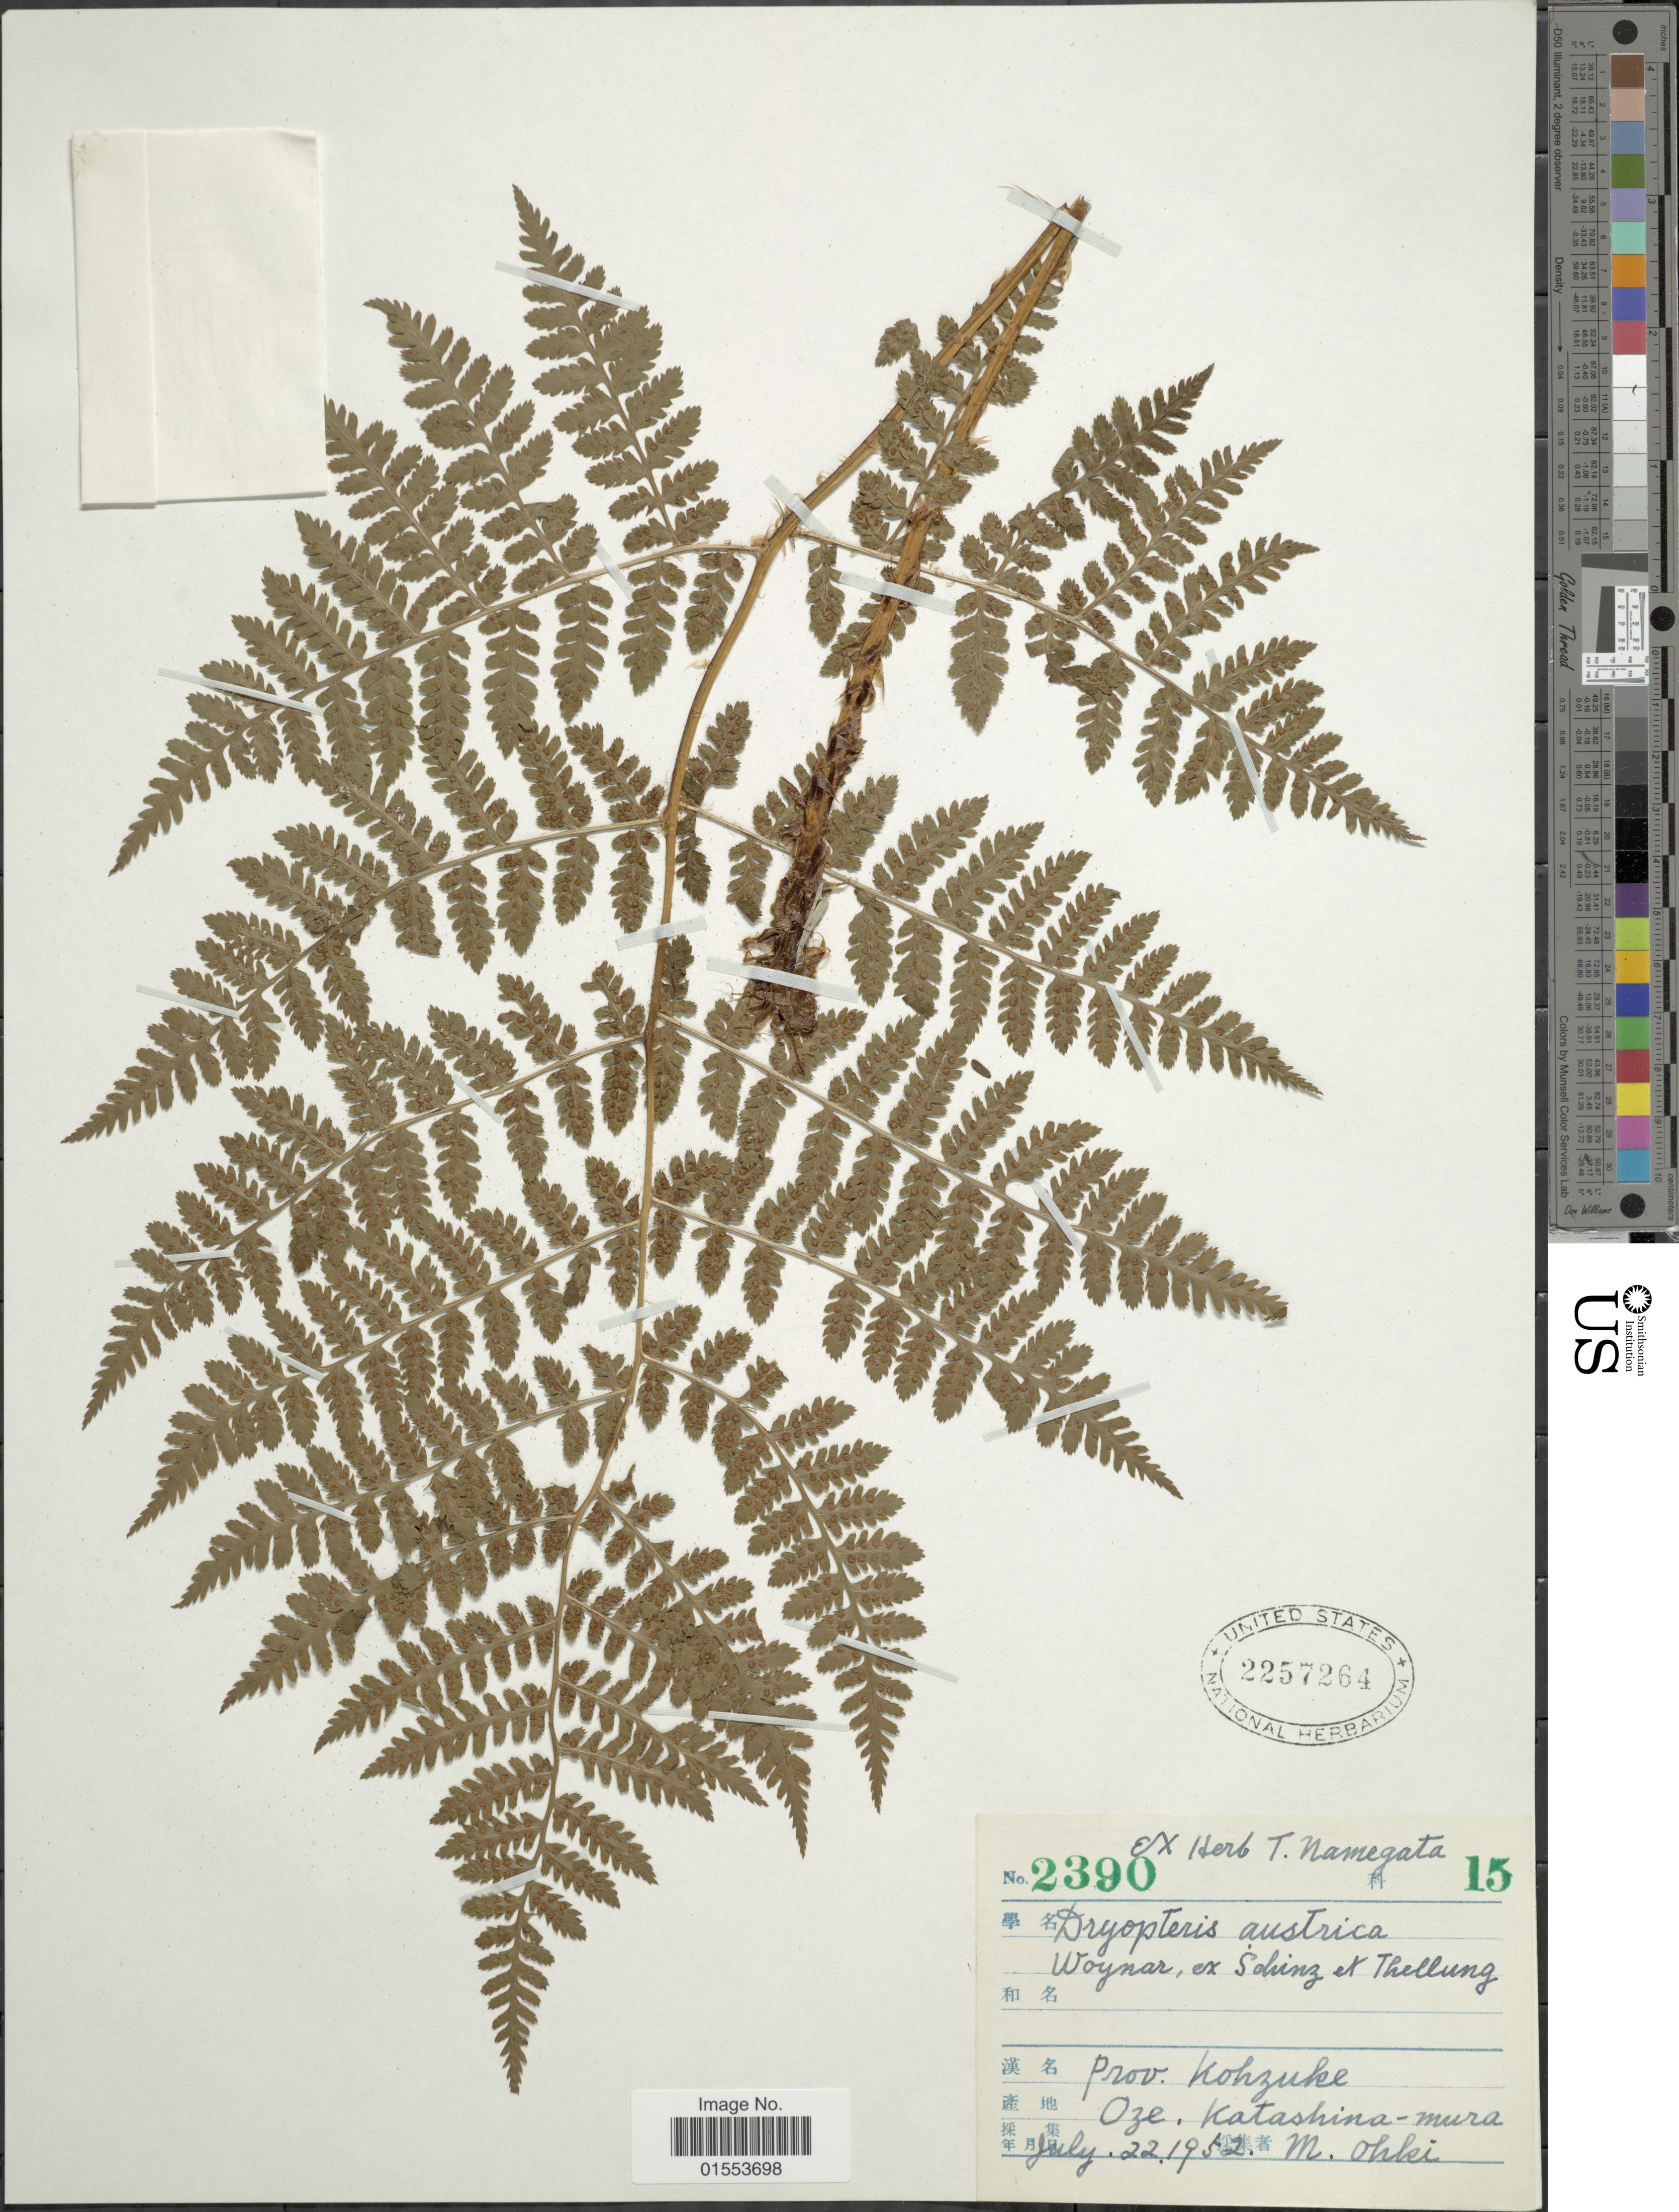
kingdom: Plantae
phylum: Tracheophyta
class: Polypodiopsida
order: Polypodiales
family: Dryopteridaceae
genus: Dryopteris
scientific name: Dryopteris austriaca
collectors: K. Ohki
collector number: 2390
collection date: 1952-07-22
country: Japan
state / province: Gunma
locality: Prov. Kohzuke, Oze. Katashina-mura.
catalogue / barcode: US 2257264